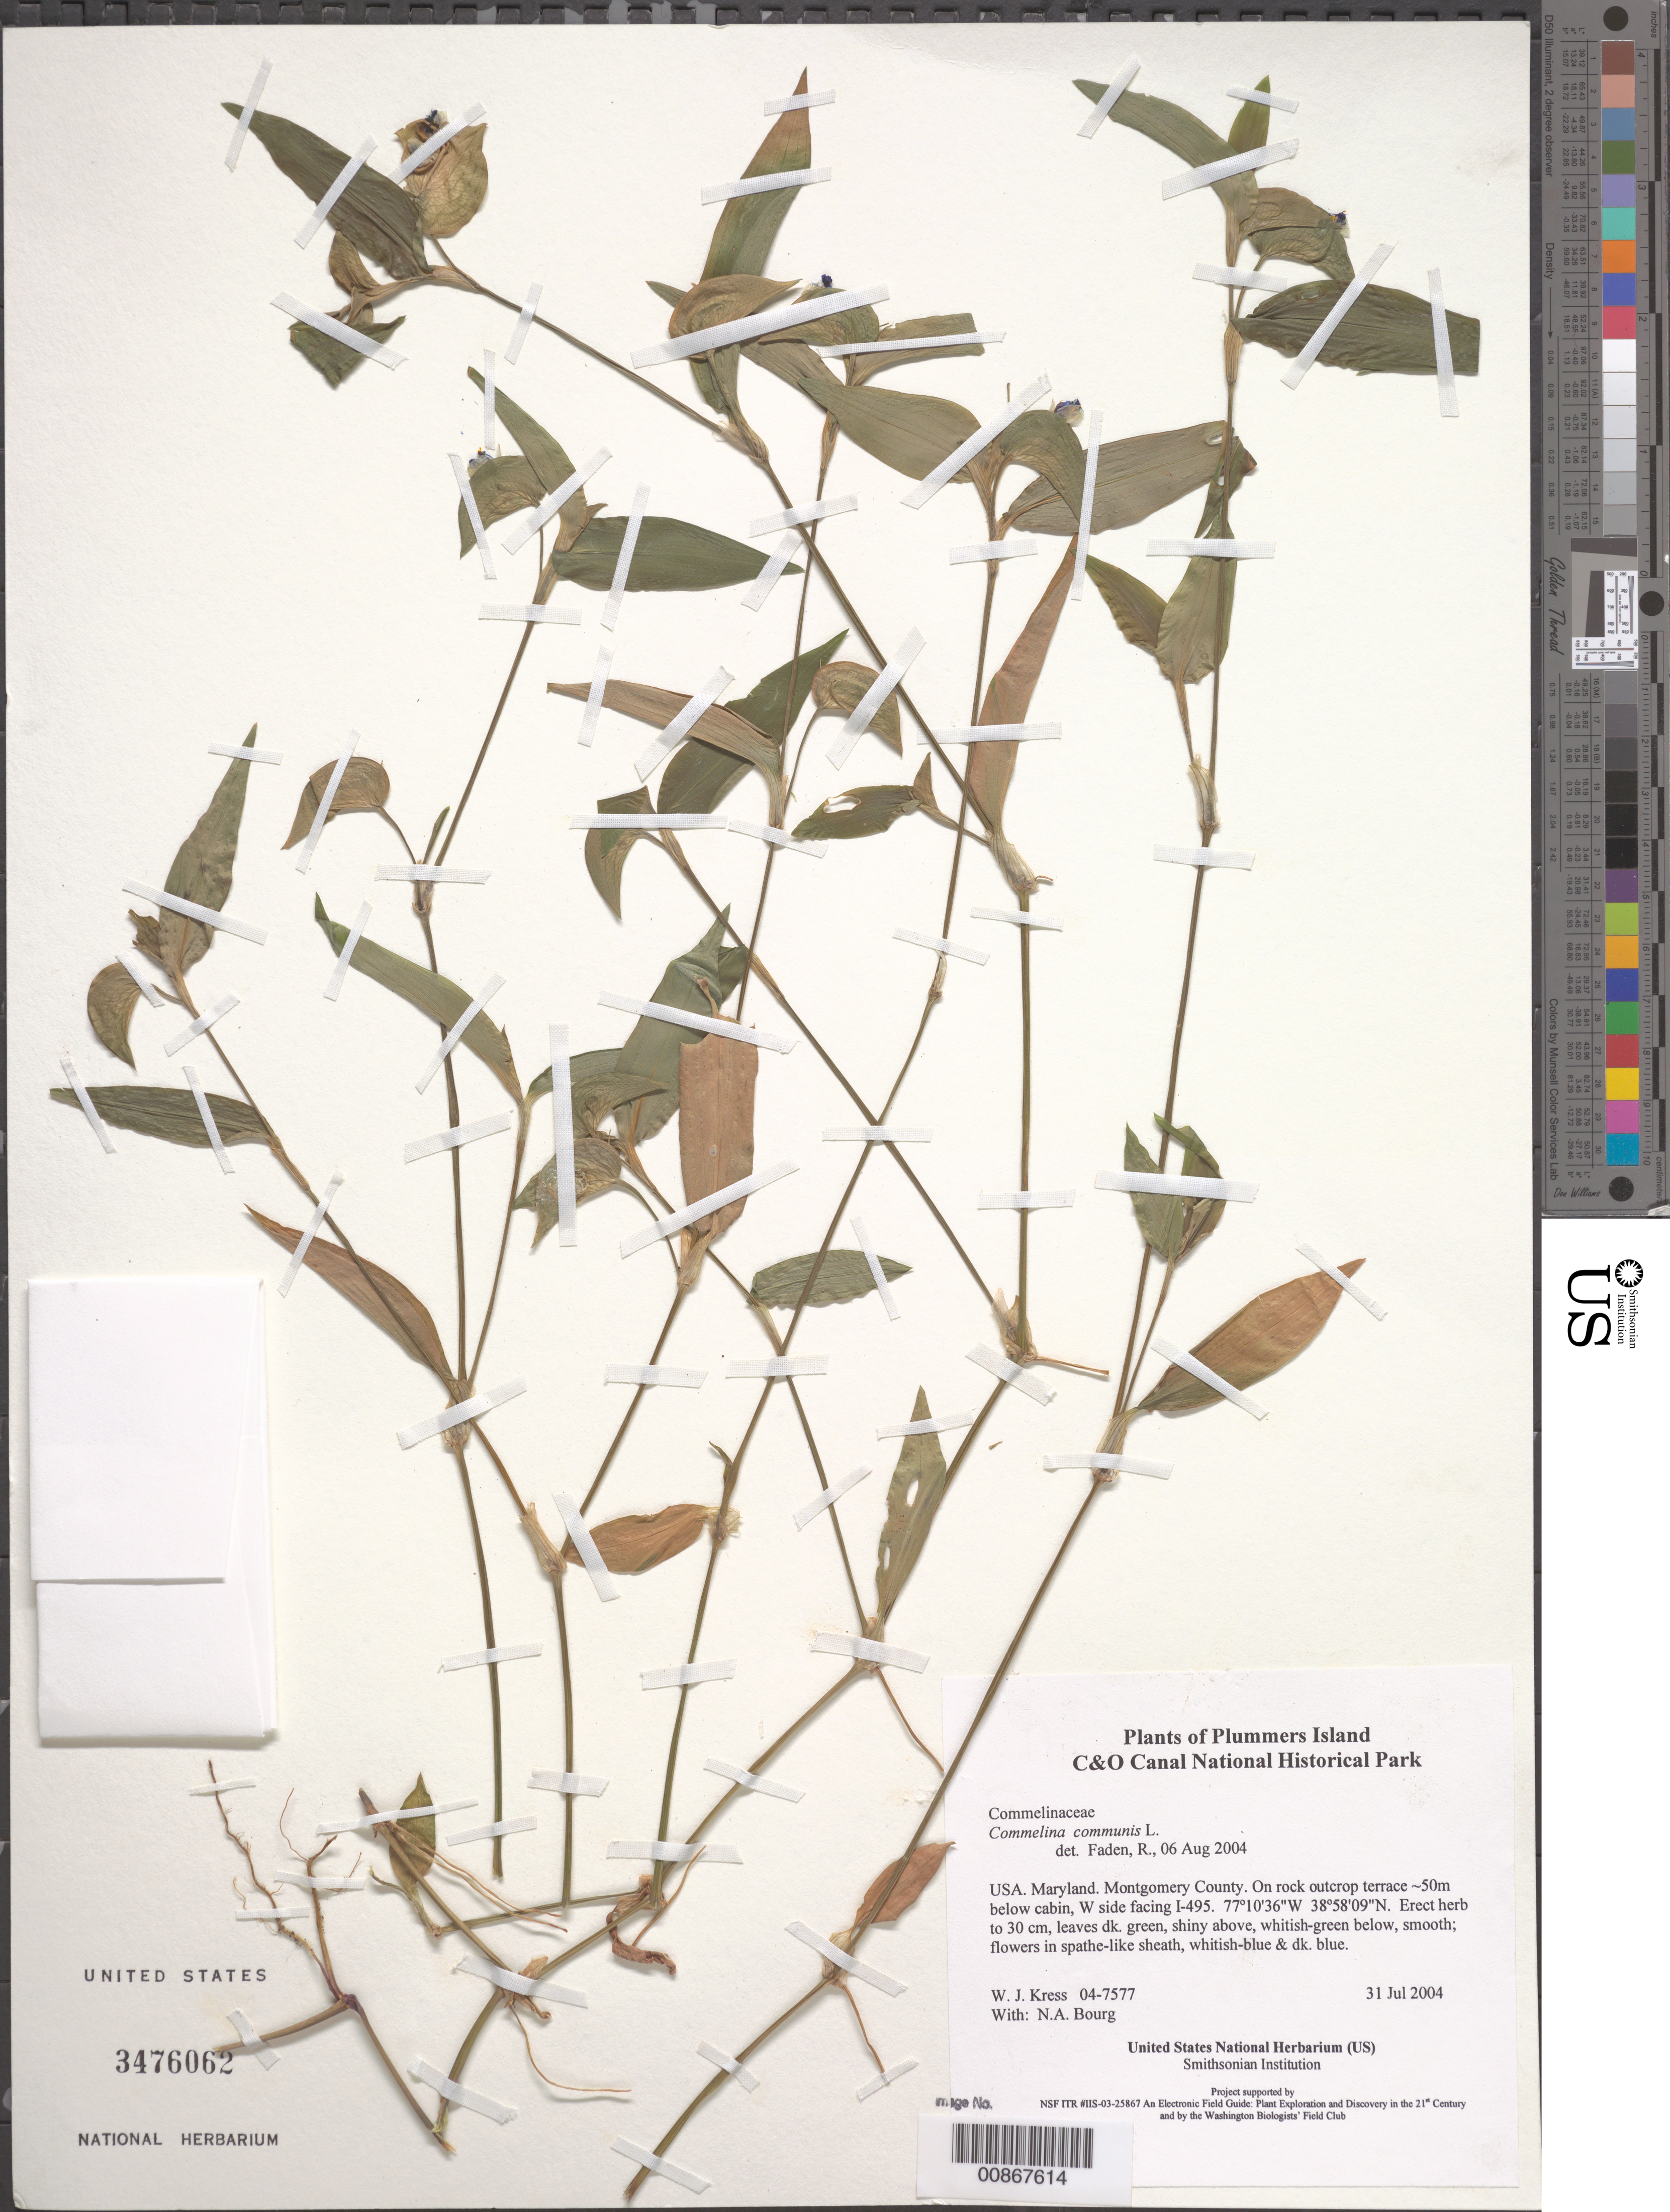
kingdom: Plantae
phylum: Tracheophyta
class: Liliopsida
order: Commelinales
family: Commelinaceae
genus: Commelina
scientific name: Commelina communis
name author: L.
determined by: Faden, Robert B., (US), Smithsonian Institution - National Museum of Natural History (UNITED STATES)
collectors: W. J. Kress & N. A. Bourg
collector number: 04-7577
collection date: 2004-07-31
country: United States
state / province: Maryland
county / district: Montgomery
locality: Chesapeake and Ohio Canal National Historical Park, Plummers Island. On rock outcrop terrace ~50m below cabin, W. side facing I-495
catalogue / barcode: US 3476062